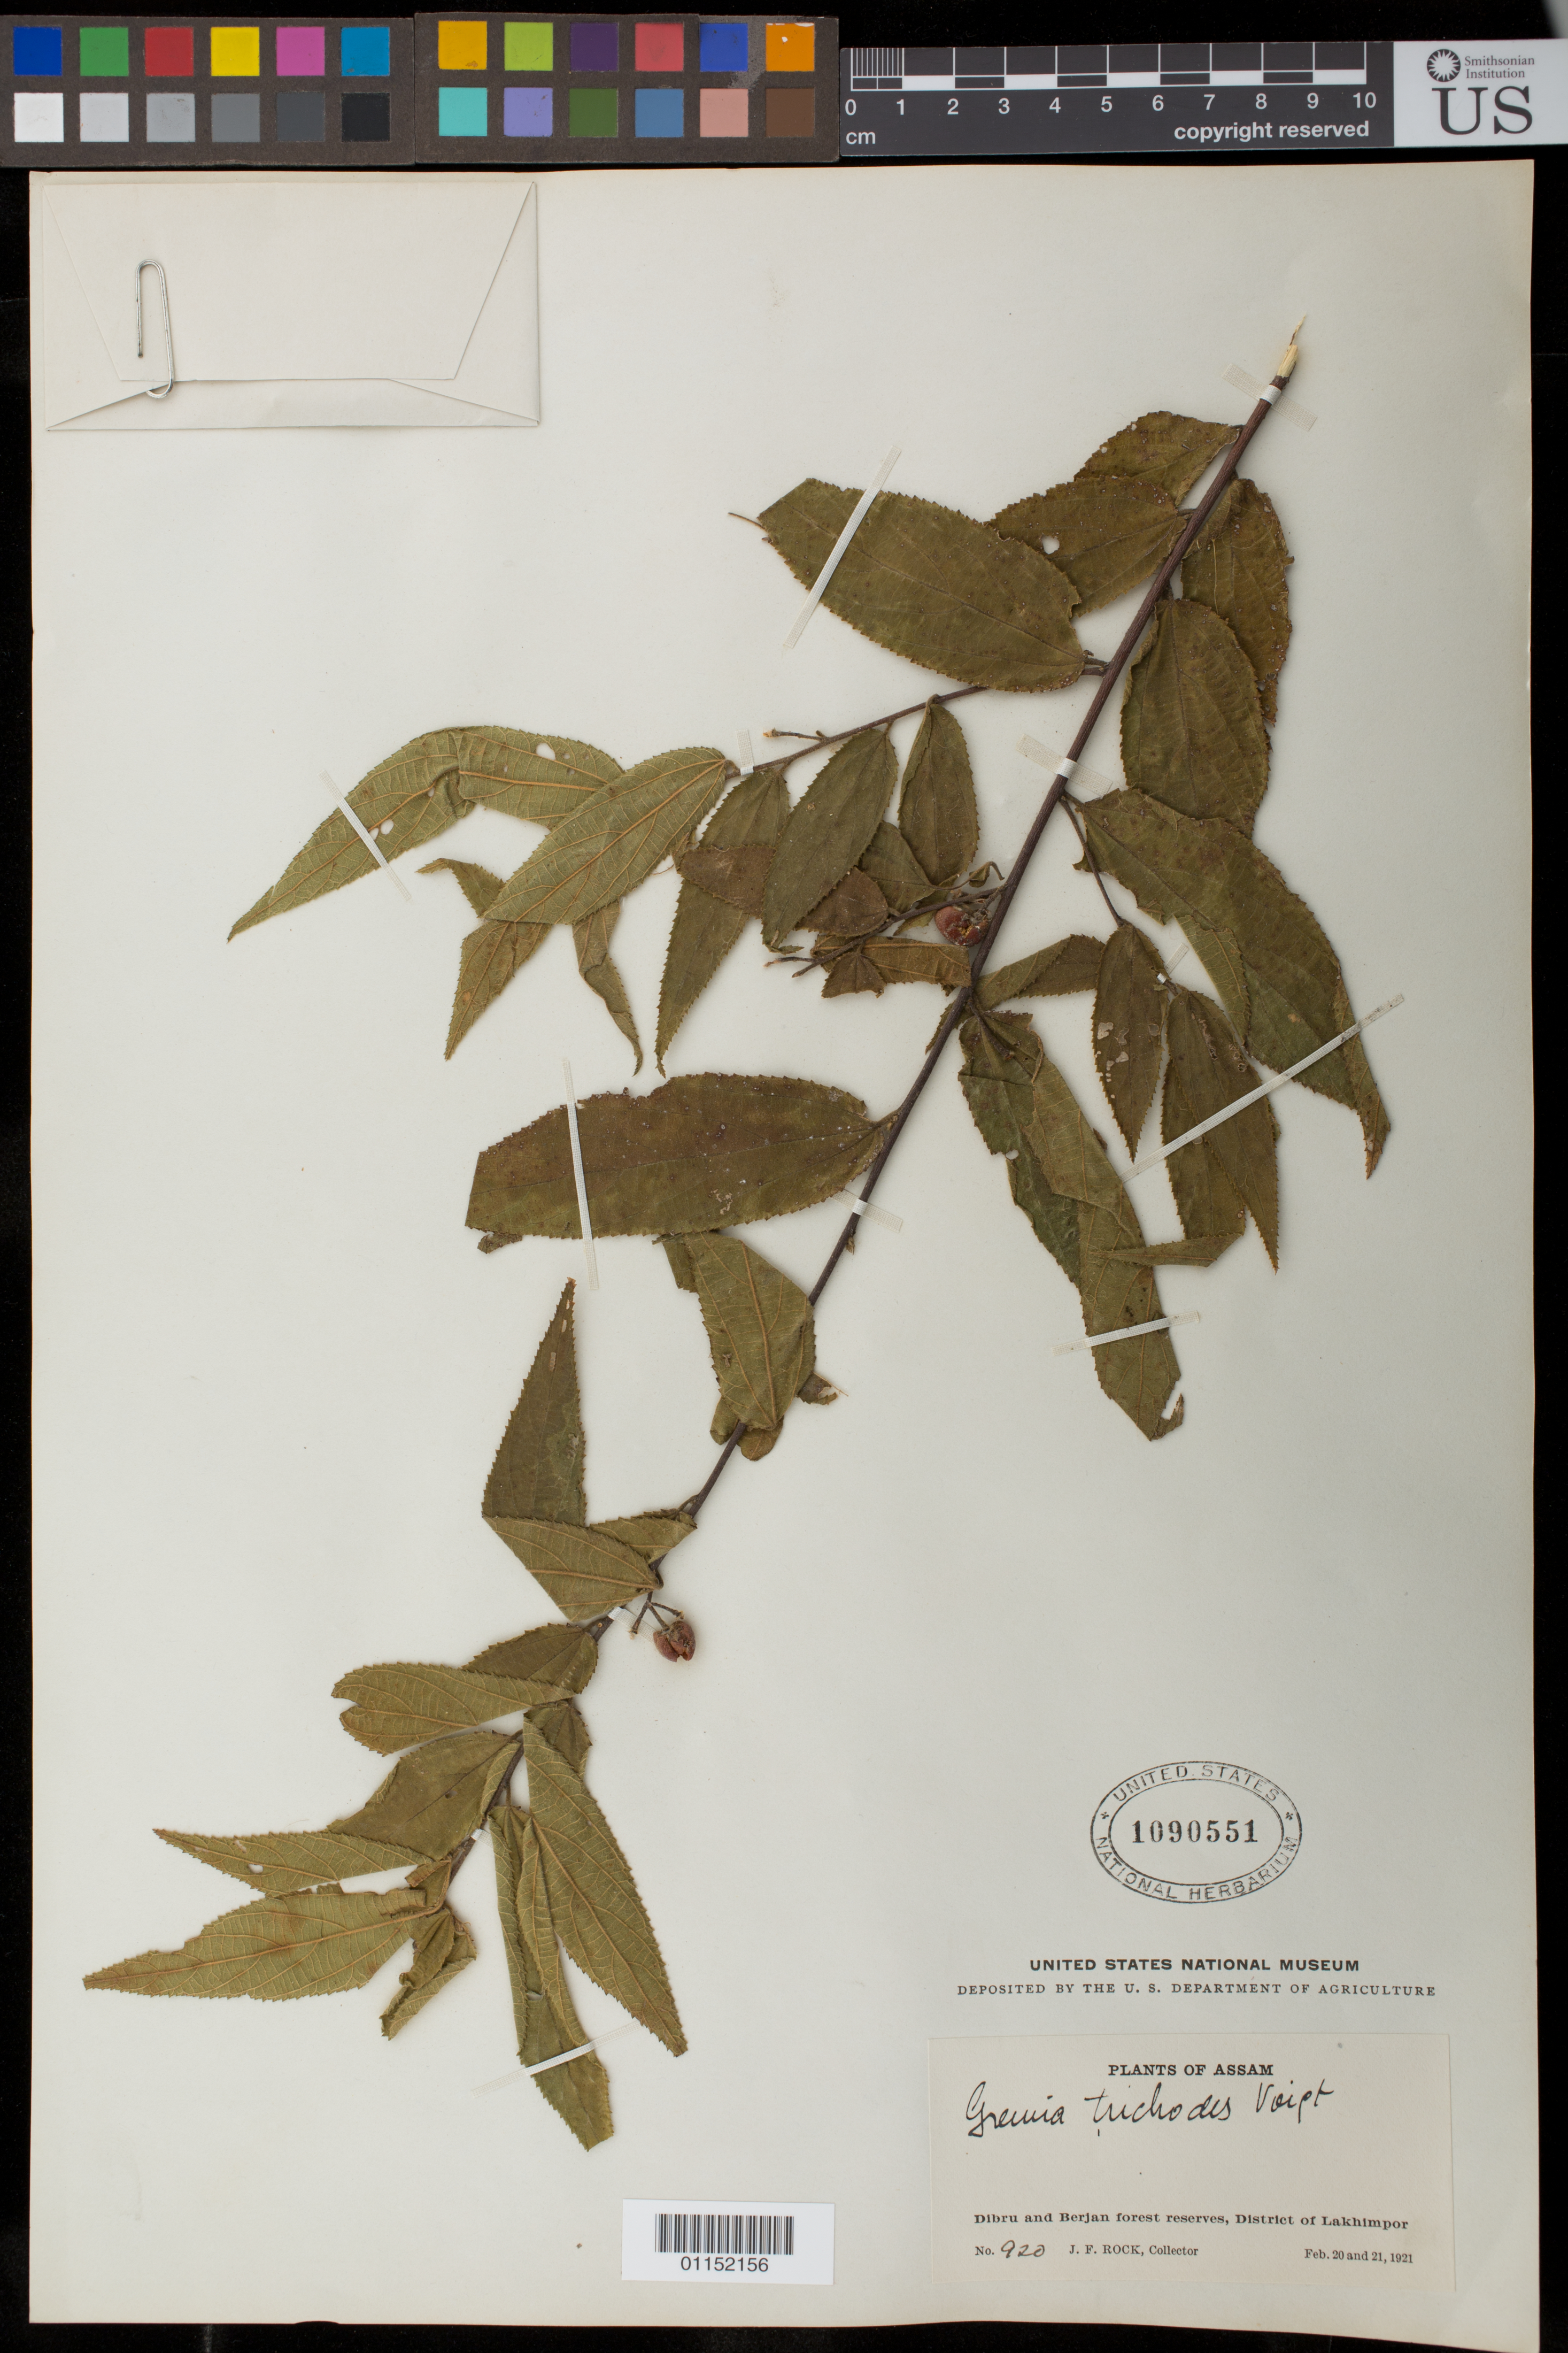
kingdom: Plantae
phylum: Tracheophyta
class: Magnoliopsida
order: Malvales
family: Malvaceae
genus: Grewia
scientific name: Grewia trichodes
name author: (Roxb.) Voigt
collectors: J. F. Rock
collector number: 920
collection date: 1921-02-20,1921-02-21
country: Thailand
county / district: Lakhimpor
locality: Dibru and Berjan forest reserves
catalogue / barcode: US 1090551